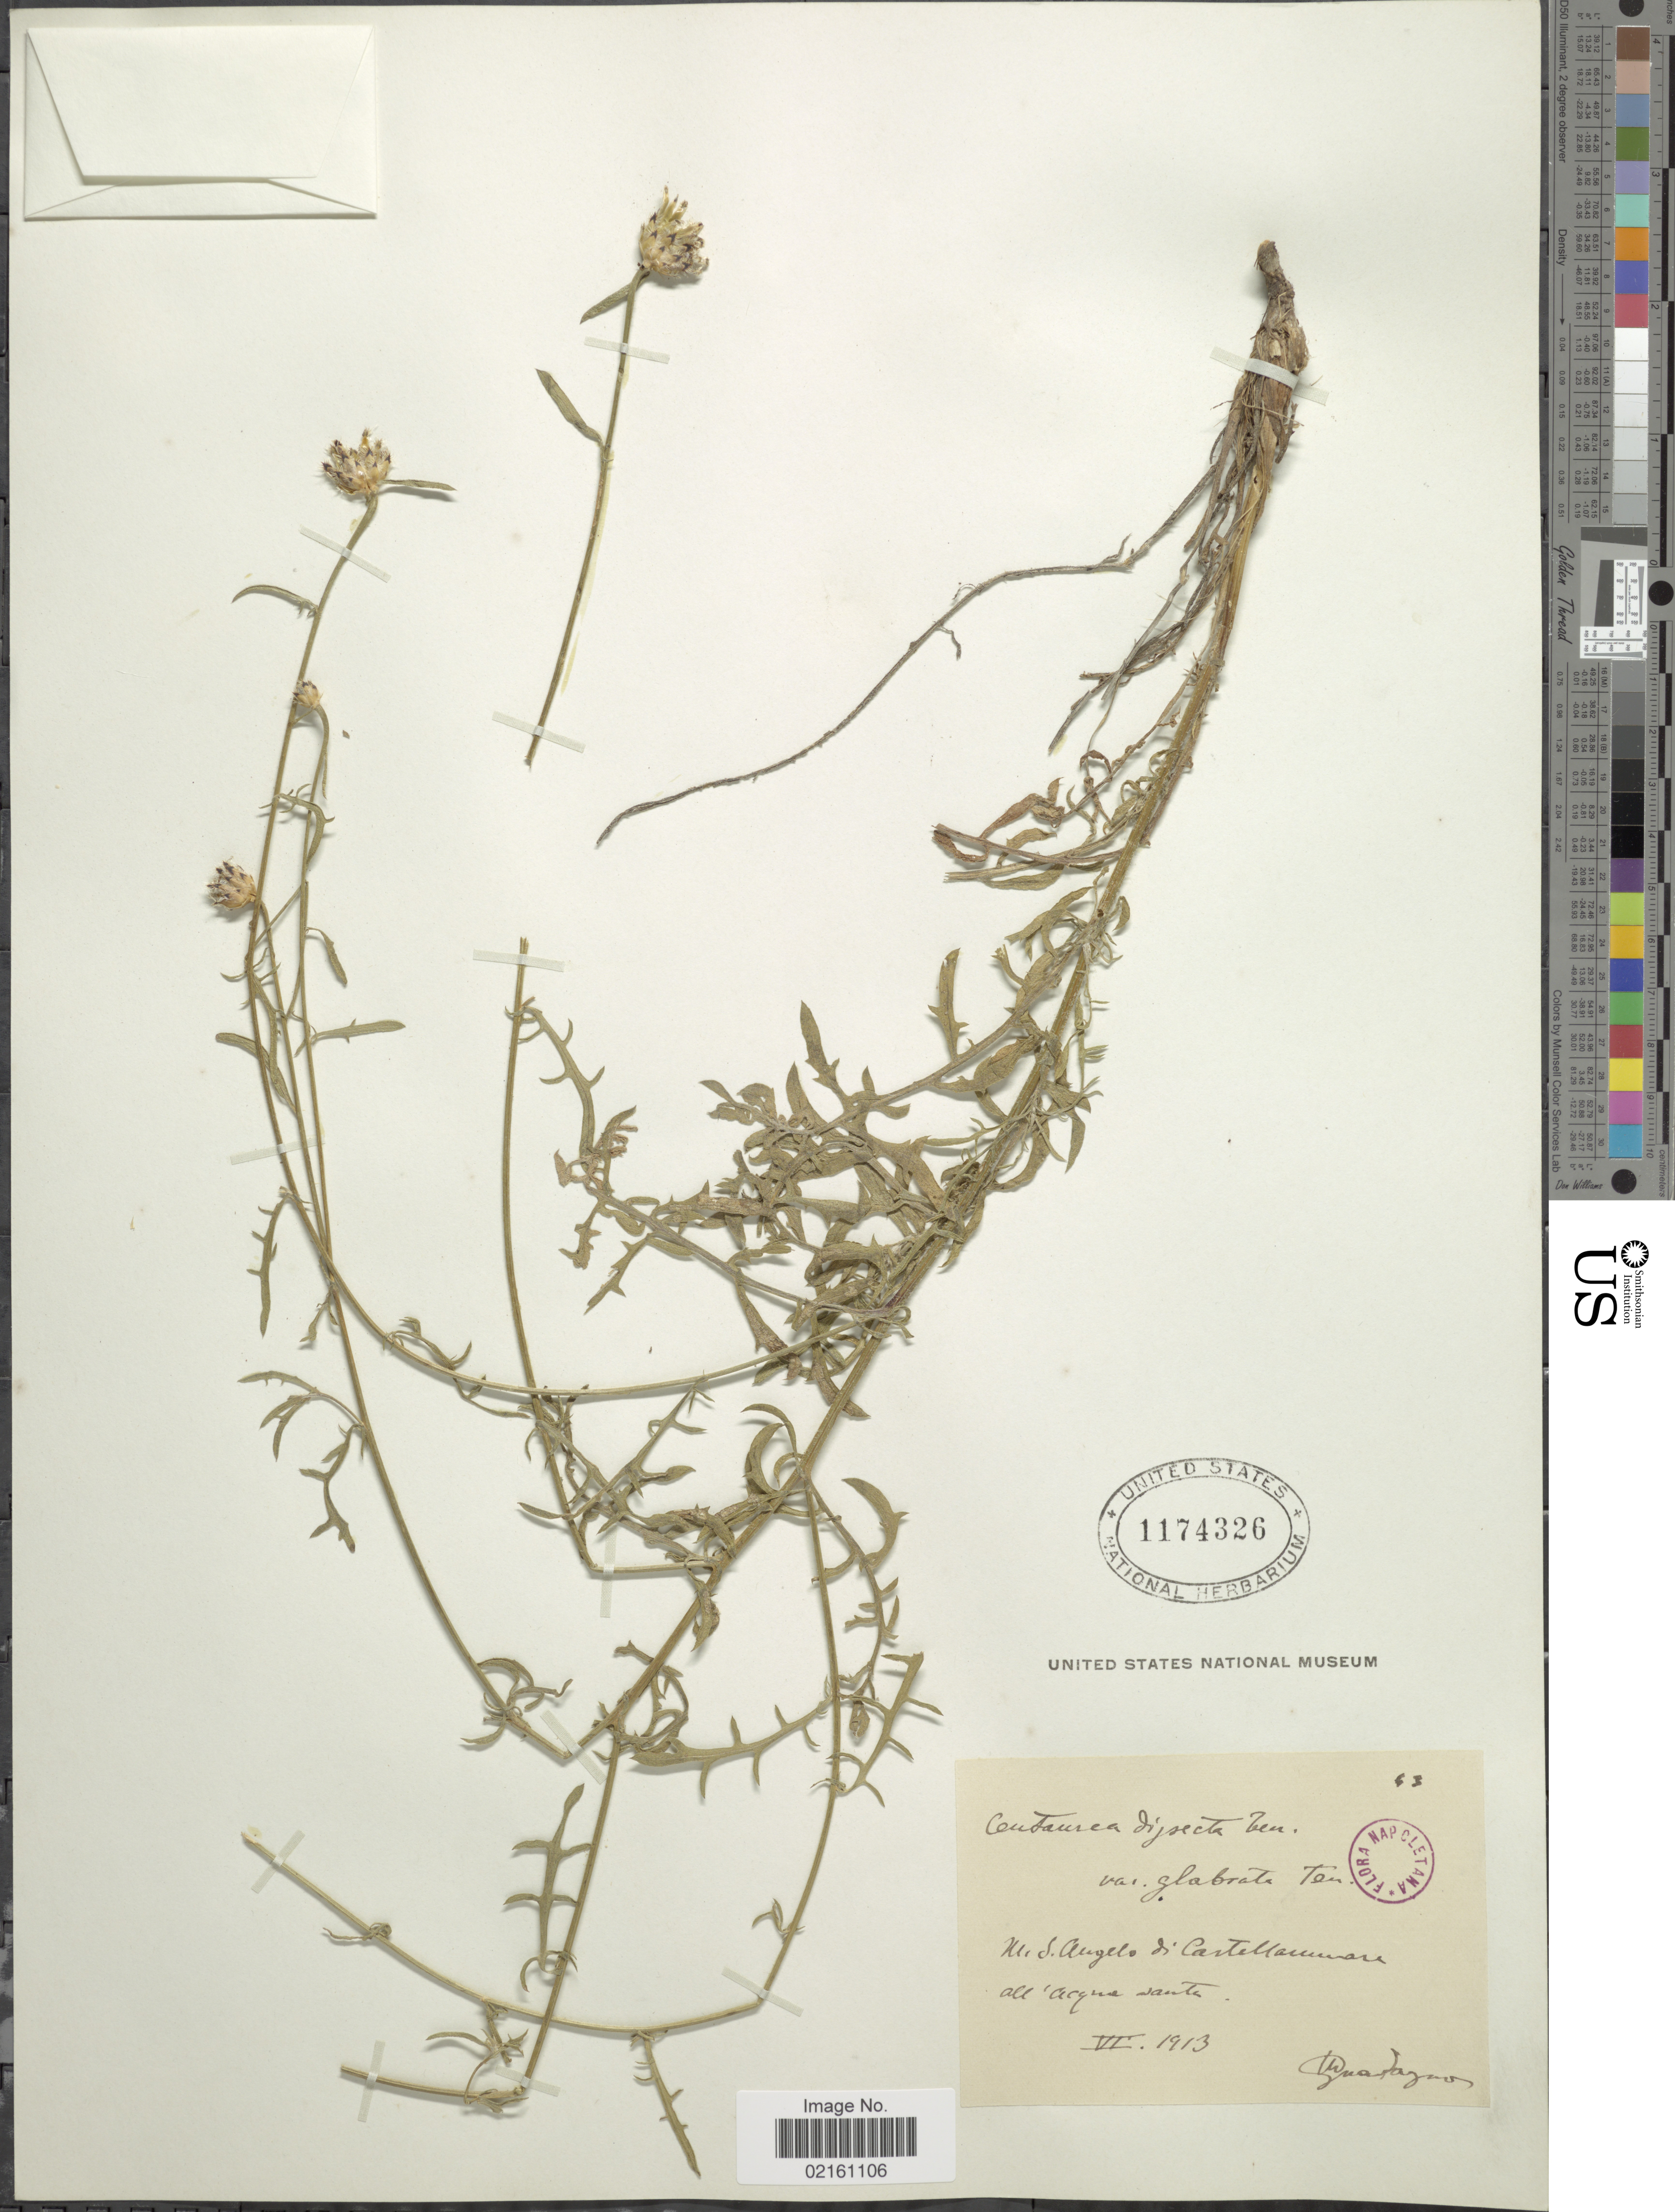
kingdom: Plantae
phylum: Tracheophyta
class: Magnoliopsida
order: Asterales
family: Asteraceae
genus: Centaurea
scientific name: Centaurea tenorei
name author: Guss. ex Lacaita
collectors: M. Guadagno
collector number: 43*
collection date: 1913-06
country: Italy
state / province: Campania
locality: M. S. Angelo di Castellammare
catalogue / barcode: US 1174326